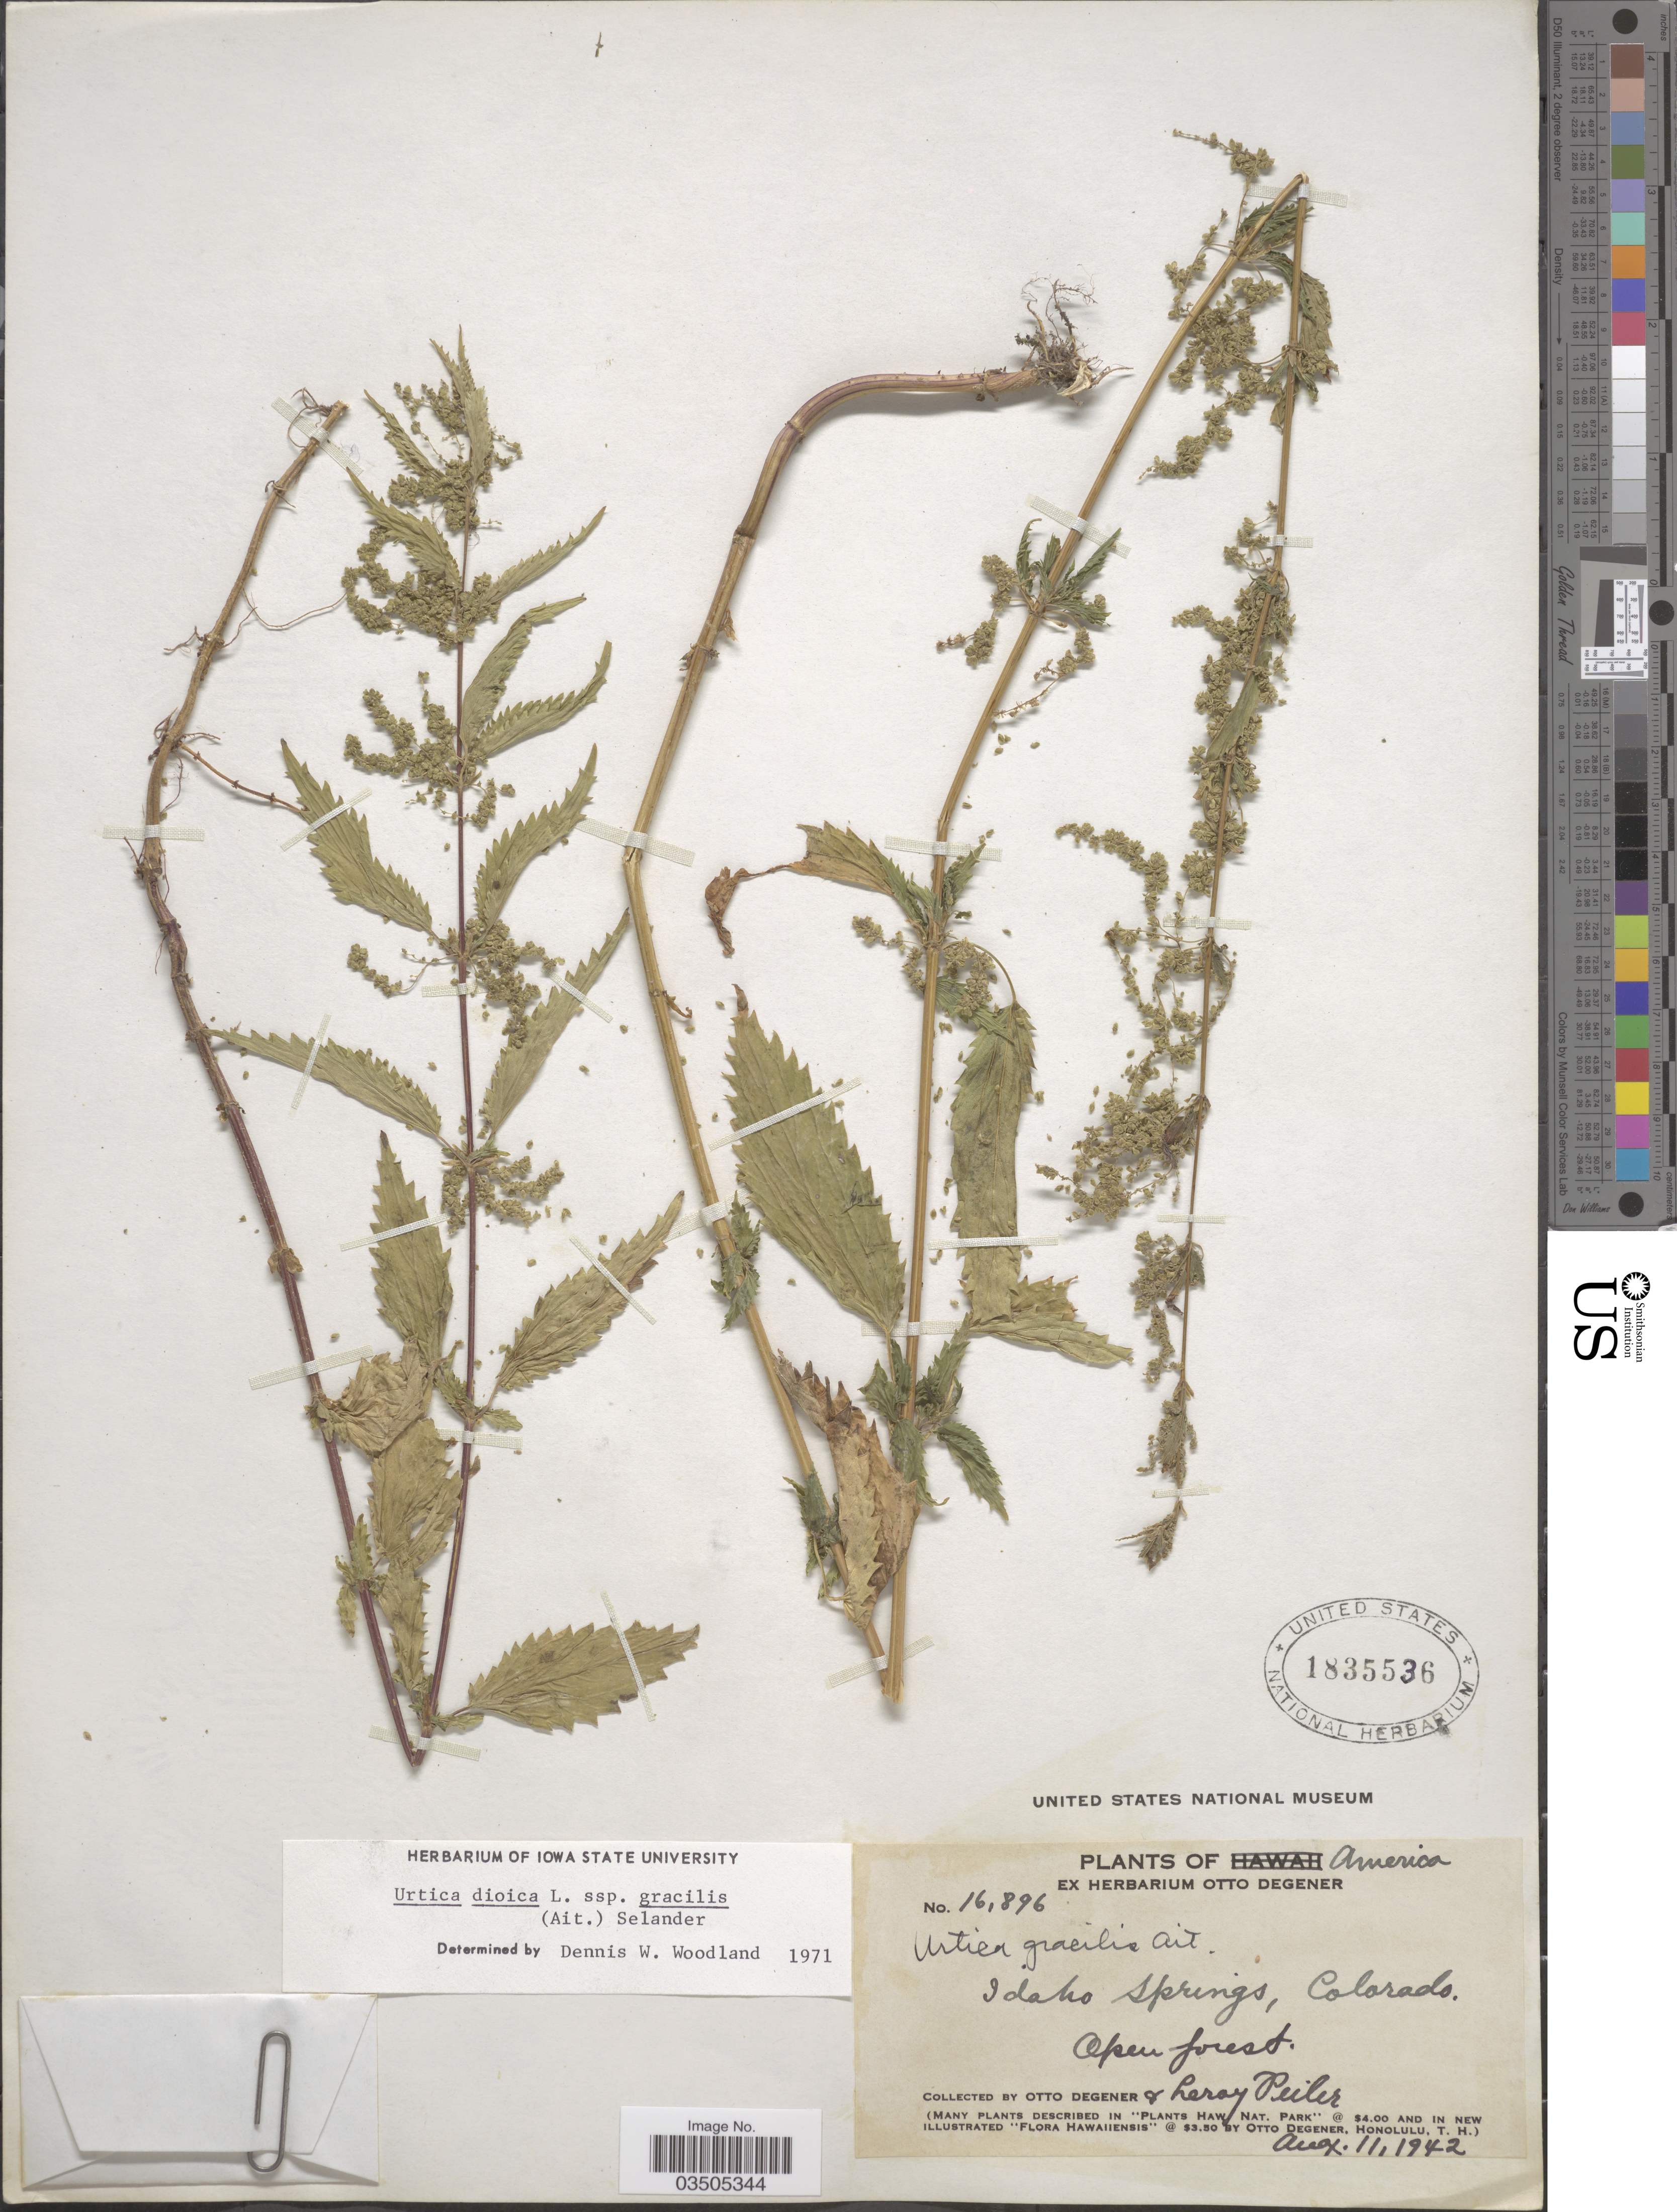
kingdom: Plantae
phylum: Tracheophyta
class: Magnoliopsida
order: Rosales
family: Urticaceae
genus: Urtica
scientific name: Urtica dioica subsp. gracilis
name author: L.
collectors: O. Degener & L. Peiler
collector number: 16896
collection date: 1942-08-11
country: United States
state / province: Colorado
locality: Idaho Springs.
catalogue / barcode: US 1835536